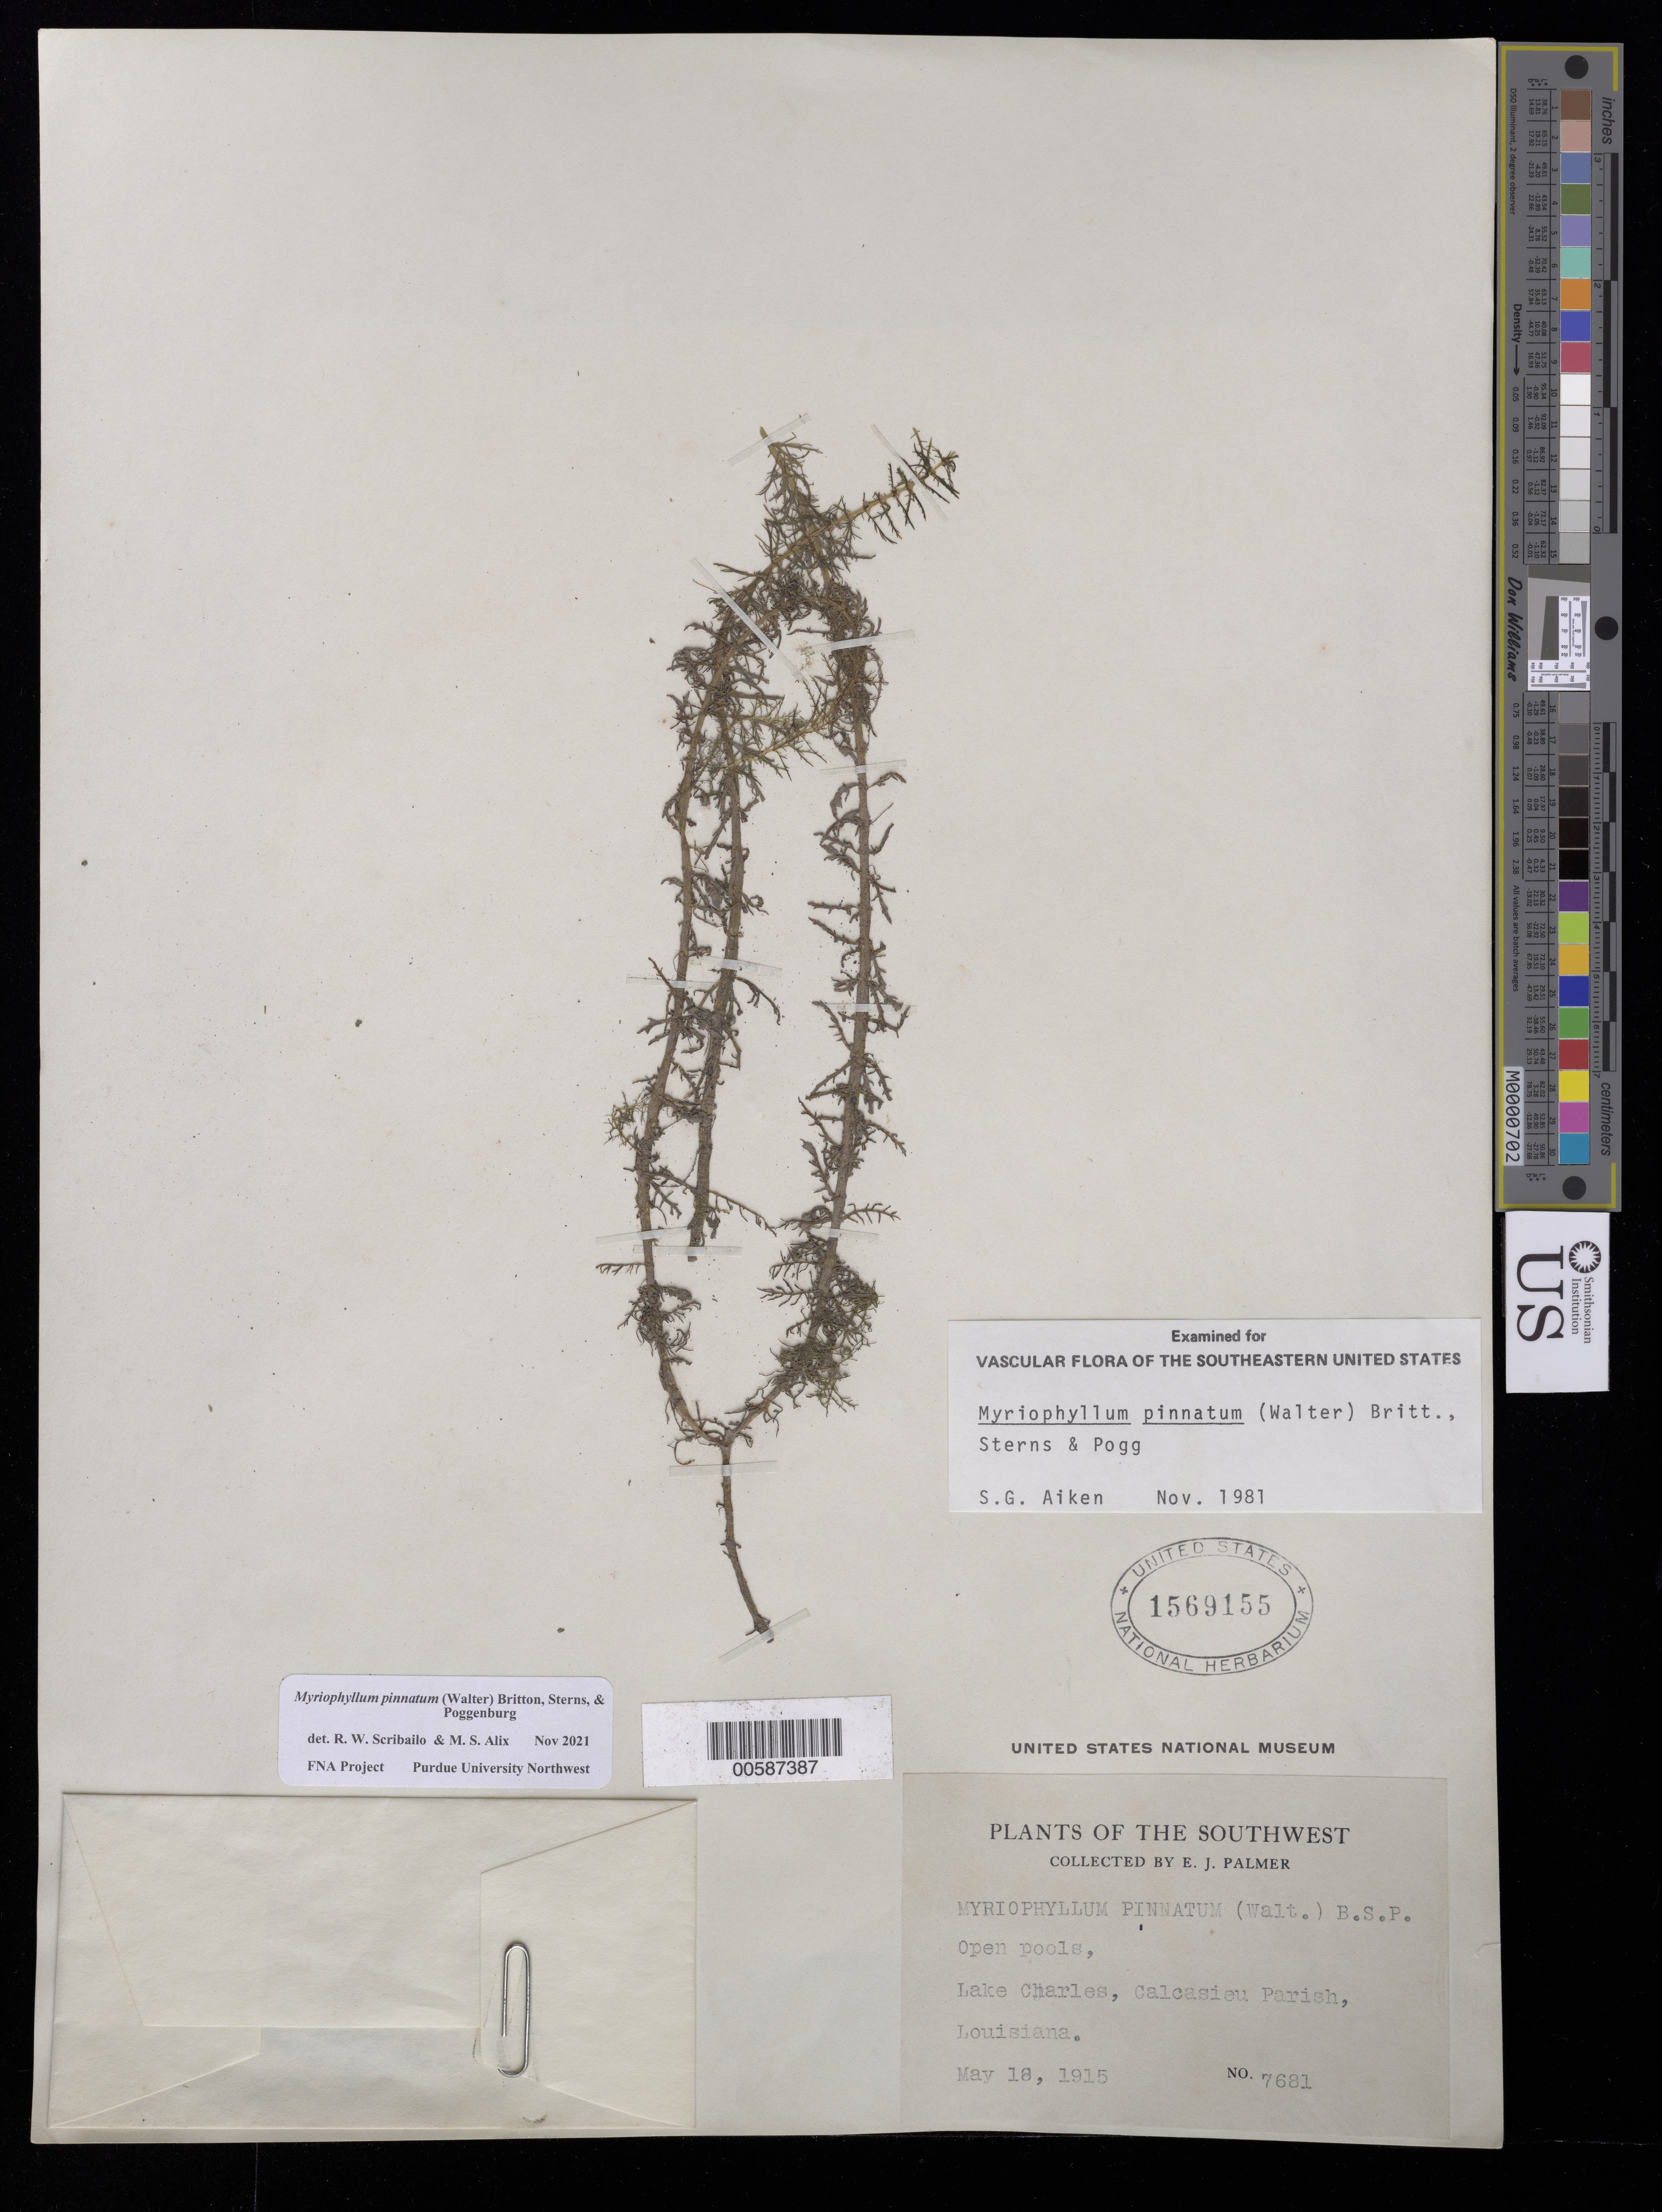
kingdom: Plantae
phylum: Tracheophyta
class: Magnoliopsida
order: Saxifragales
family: Haloragaceae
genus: Myriophyllum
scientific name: Myriophyllum pinnatum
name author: (Walter) Britton, Stearns & Poggenb.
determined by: Scribailo, R. W.; Alix, M. S.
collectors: E. J. Palmer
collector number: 7681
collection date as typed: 18 May 1915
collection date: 1915-05-18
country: United States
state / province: Louisiana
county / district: Calcasieu Parish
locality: Lake Charles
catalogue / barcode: US 1569155